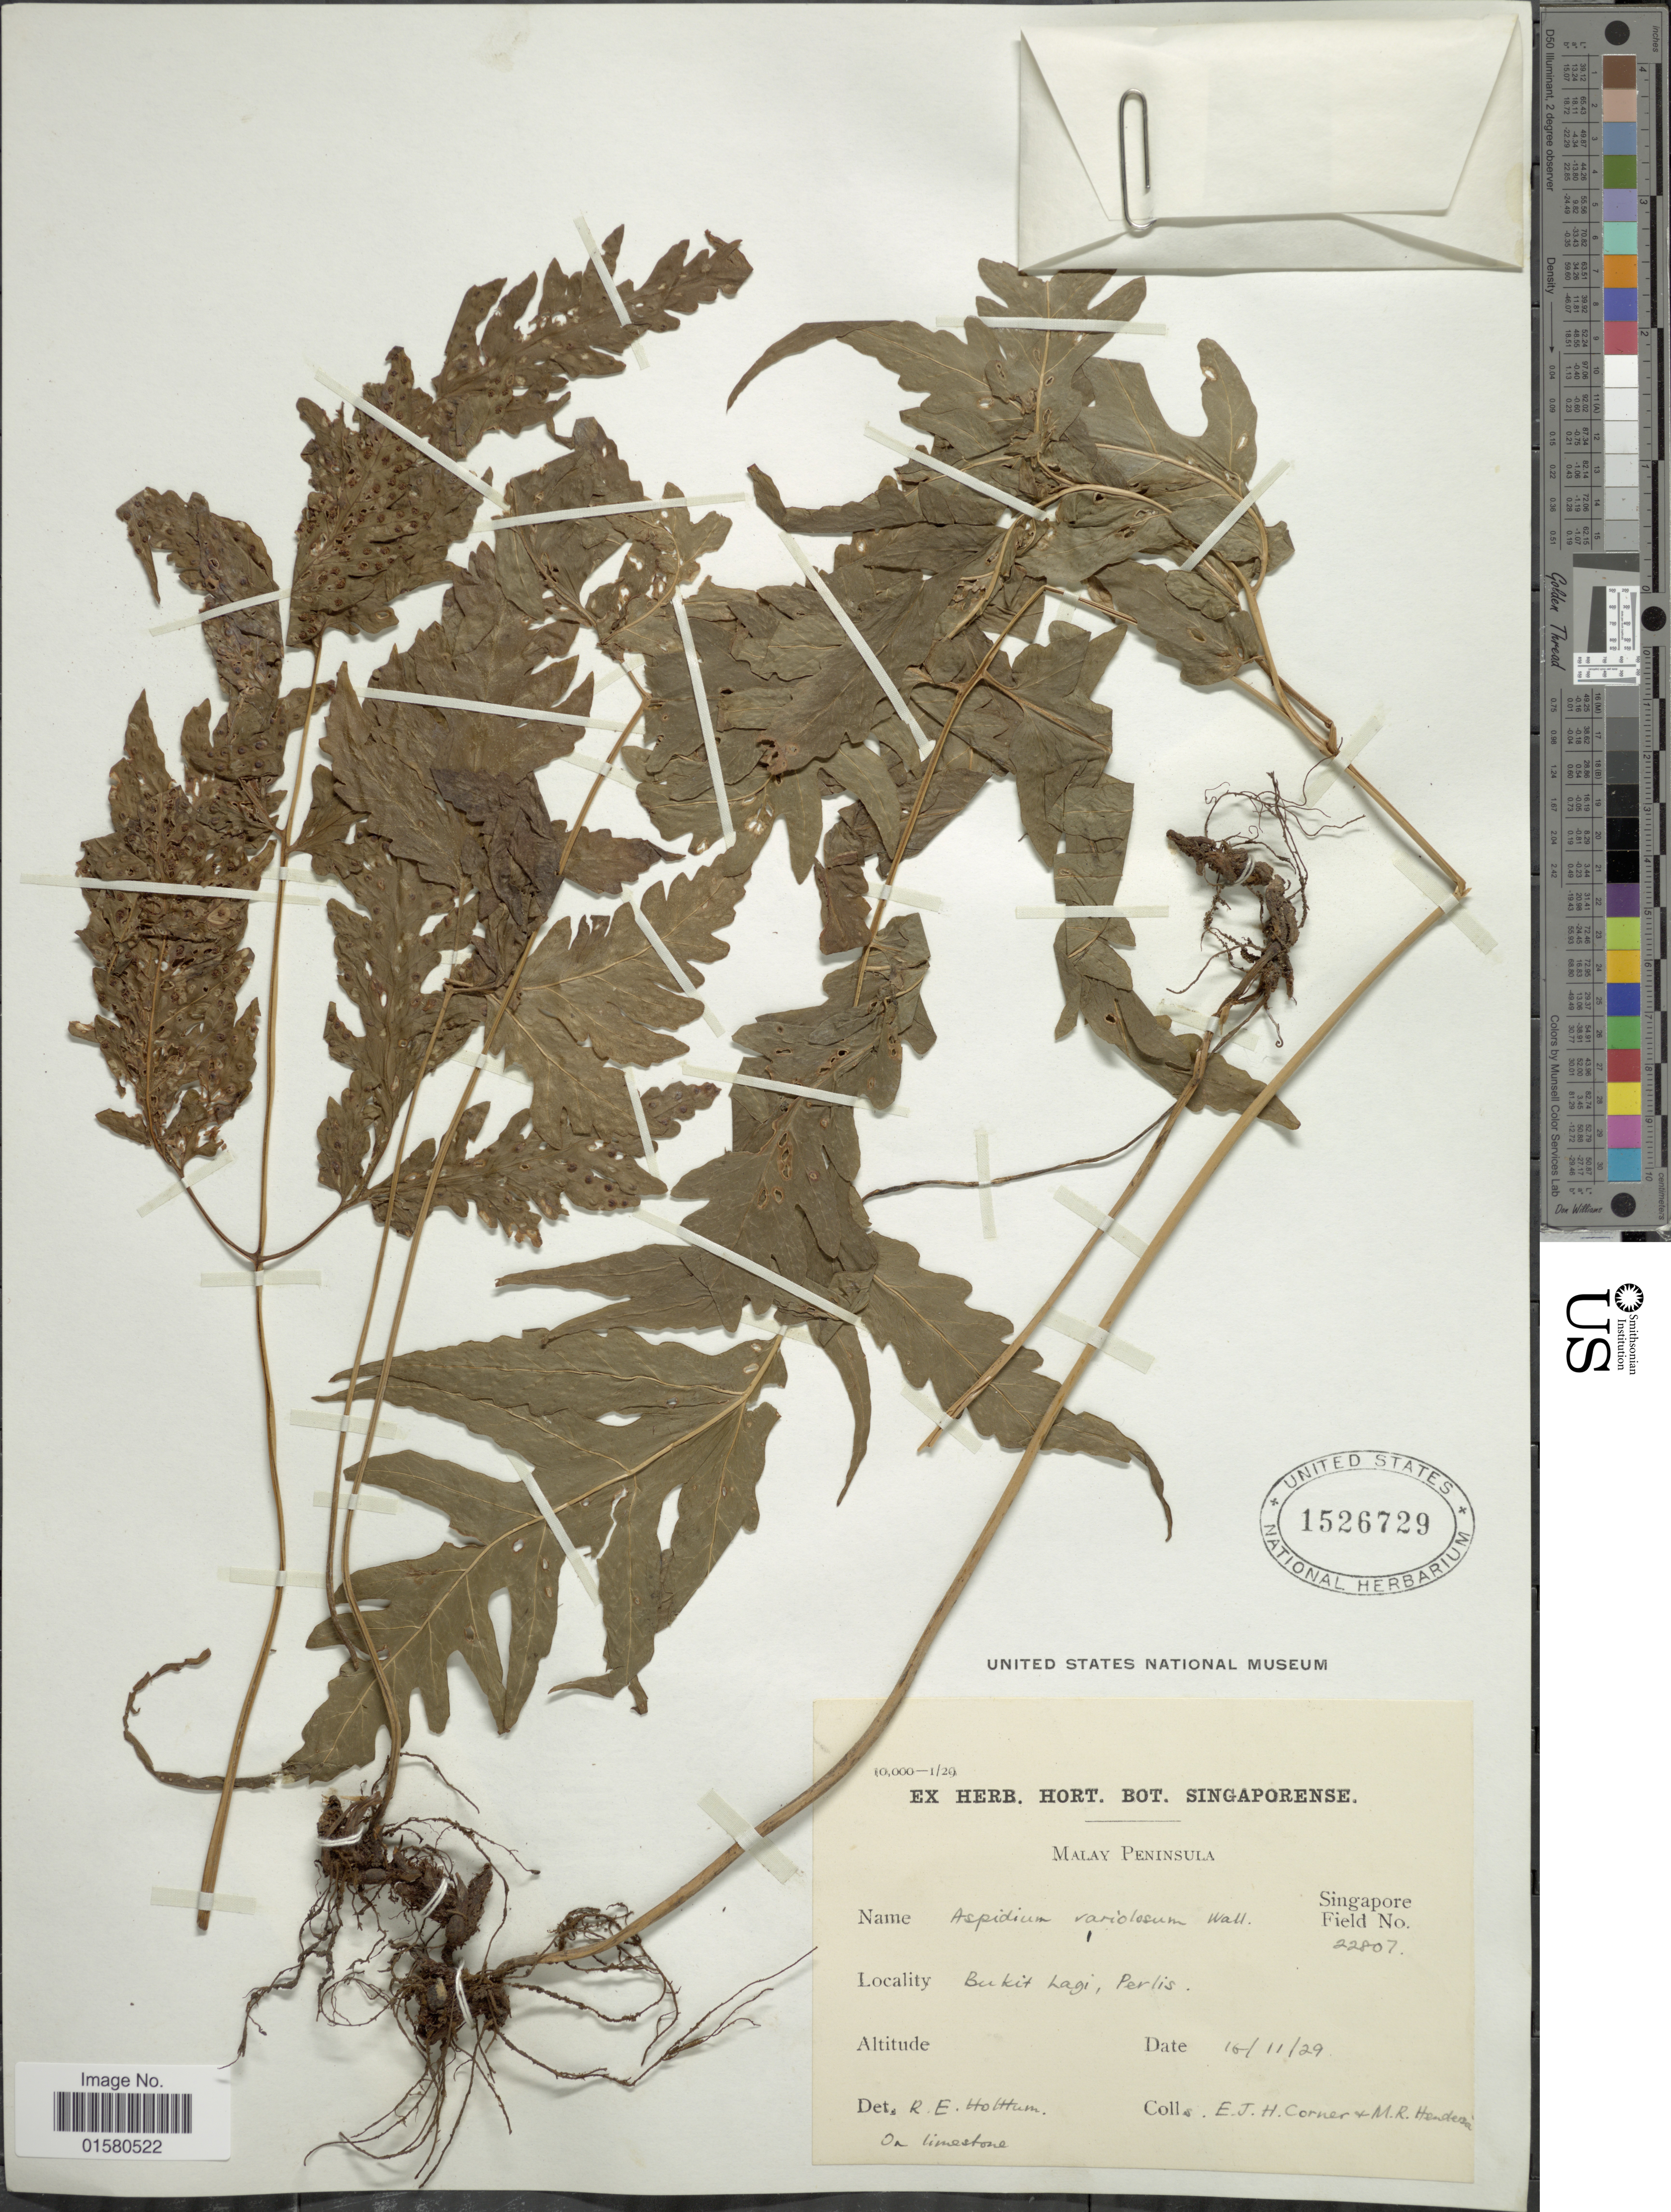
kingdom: Plantae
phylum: Tracheophyta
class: Polypodiopsida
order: Polypodiales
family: Tectariaceae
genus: Tectaria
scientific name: Tectaria variolosa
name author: (Wall. ex Hook.) C. Chr.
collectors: R. E. Holttum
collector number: Singapore Field 22807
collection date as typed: Transcribed d/m/y: 16/11/29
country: Malaysia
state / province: Perlis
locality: Malay Peninsula, Bukit Lagi, Perlis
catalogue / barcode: US 1526729